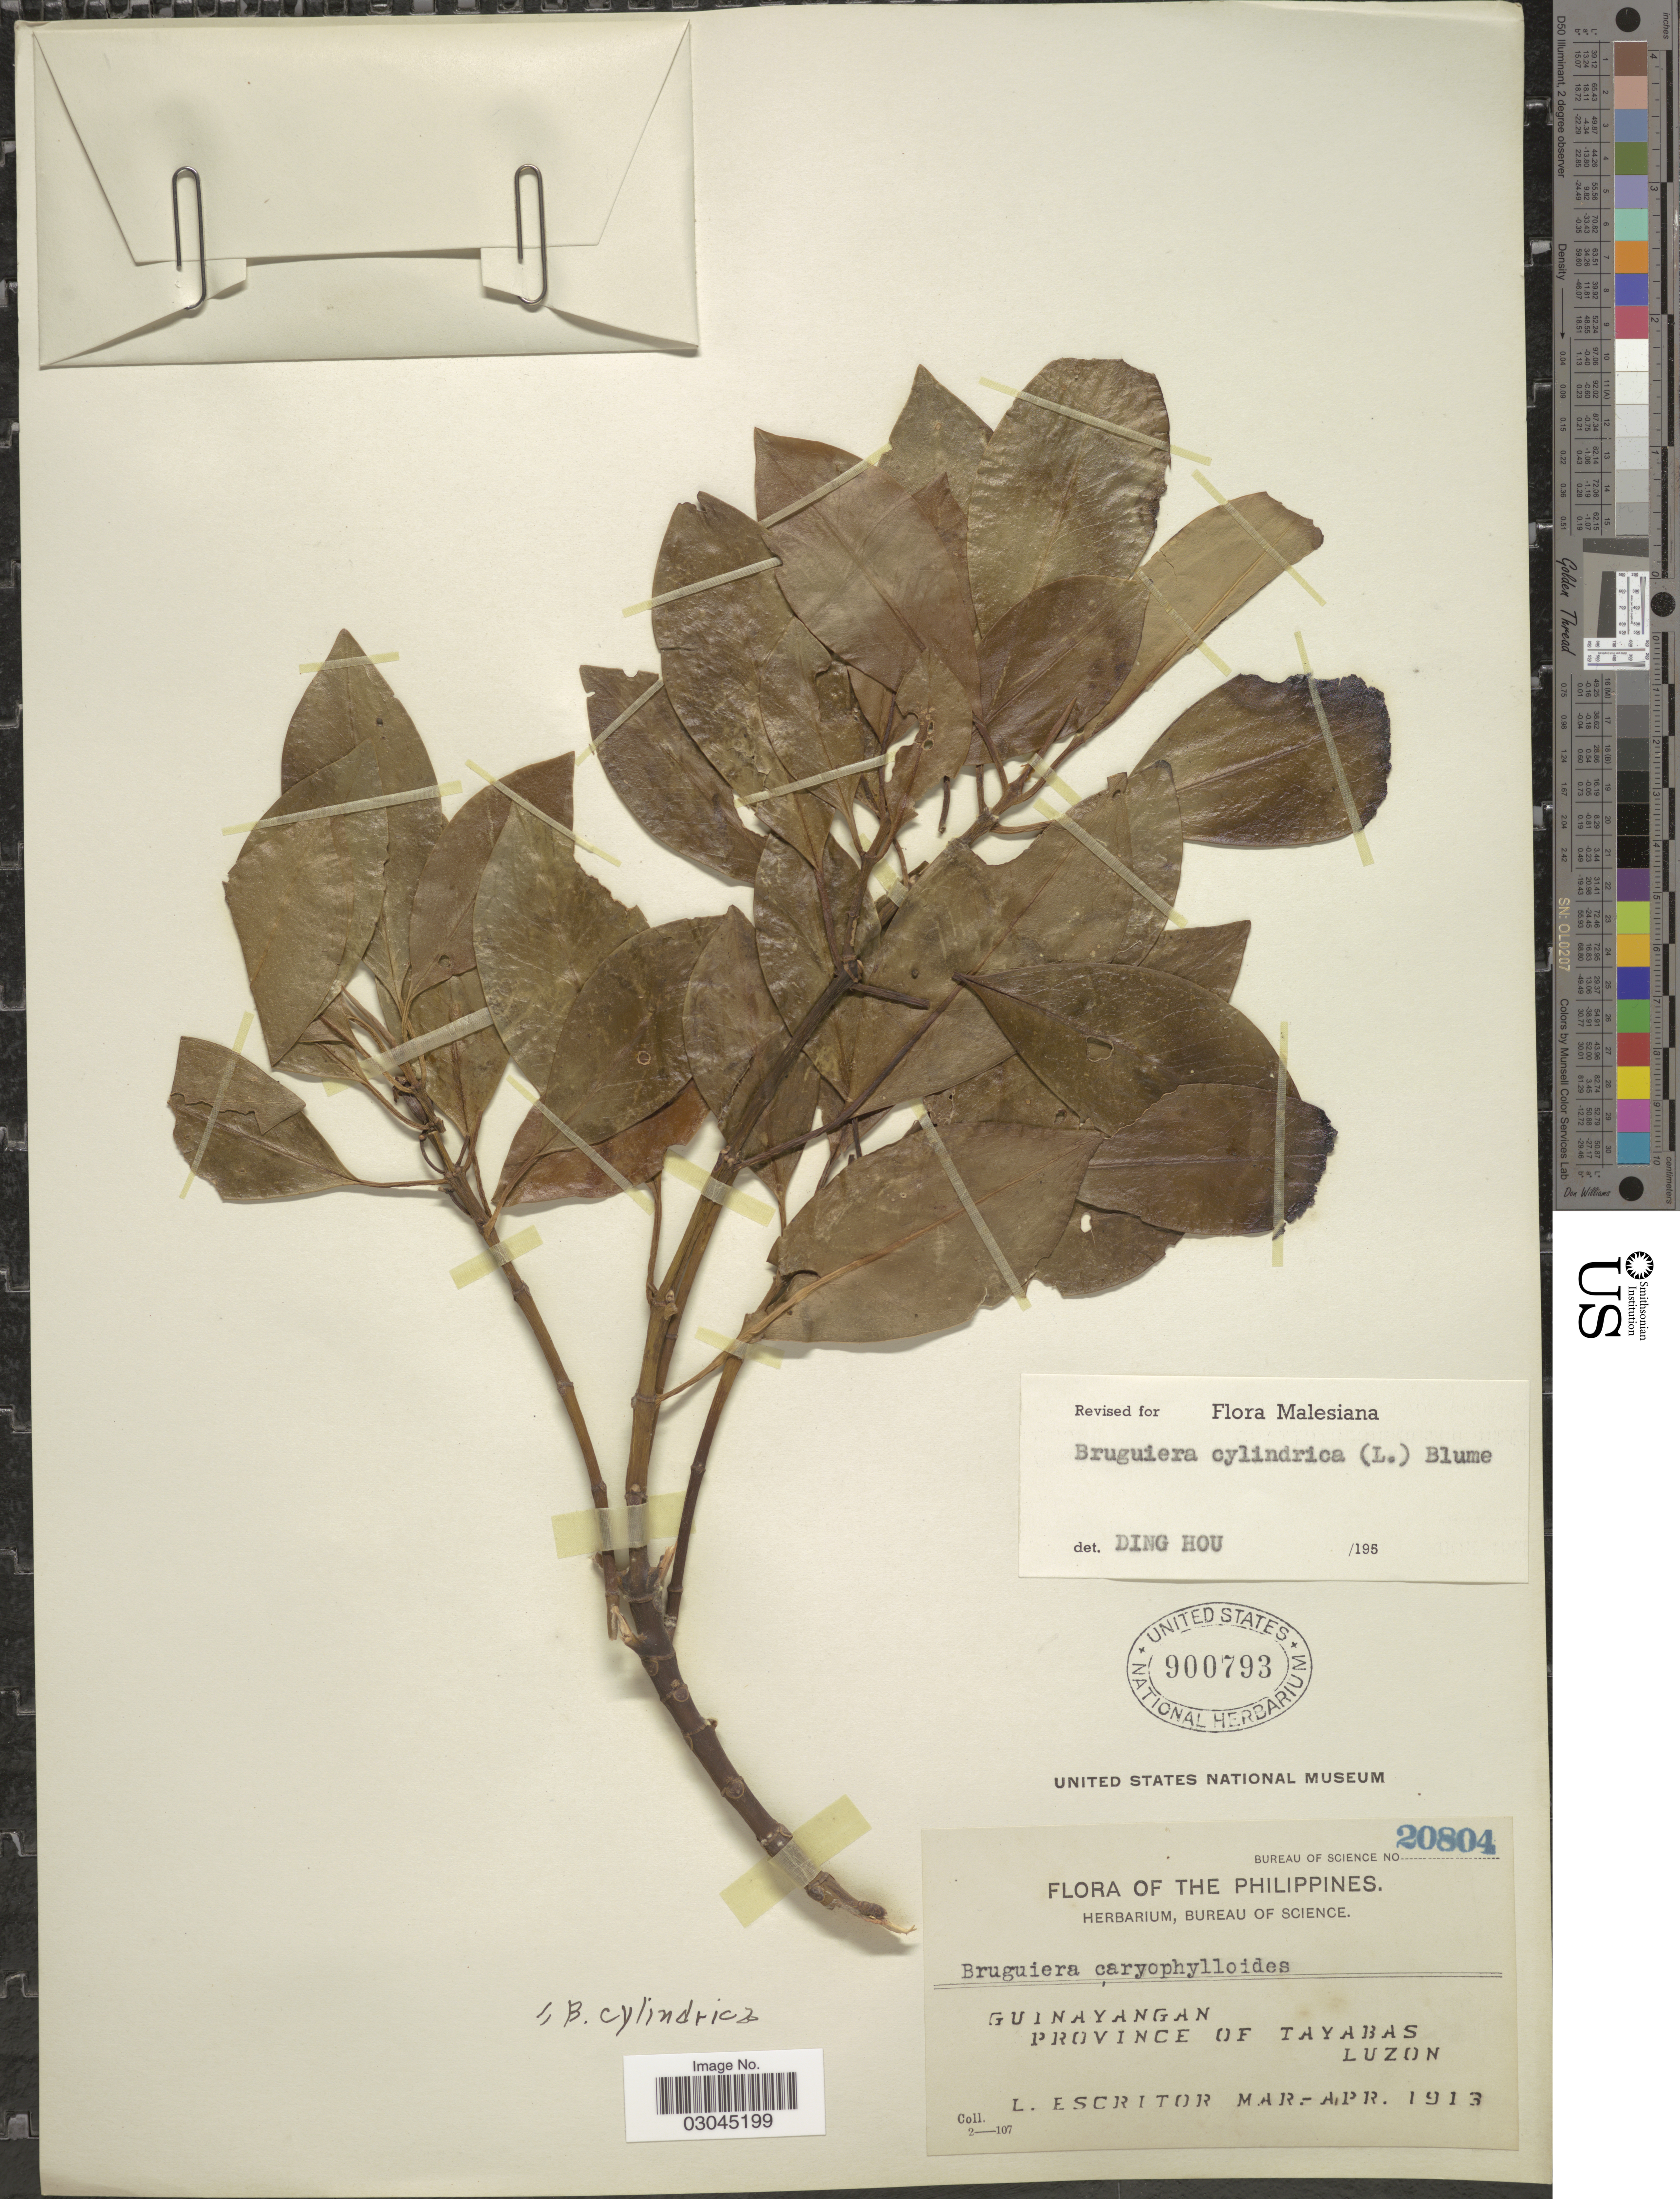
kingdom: Plantae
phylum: Tracheophyta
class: Magnoliopsida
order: Malpighiales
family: Rhizophoraceae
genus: Bruguiera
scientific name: Bruguiera cylindrica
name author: (L.) Blume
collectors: L. Escritor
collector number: Bureau of Science 20804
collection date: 1913-03/1913-04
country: Singapore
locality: Guinayangan. Province of Tayabas. Luzon.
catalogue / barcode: US 900793